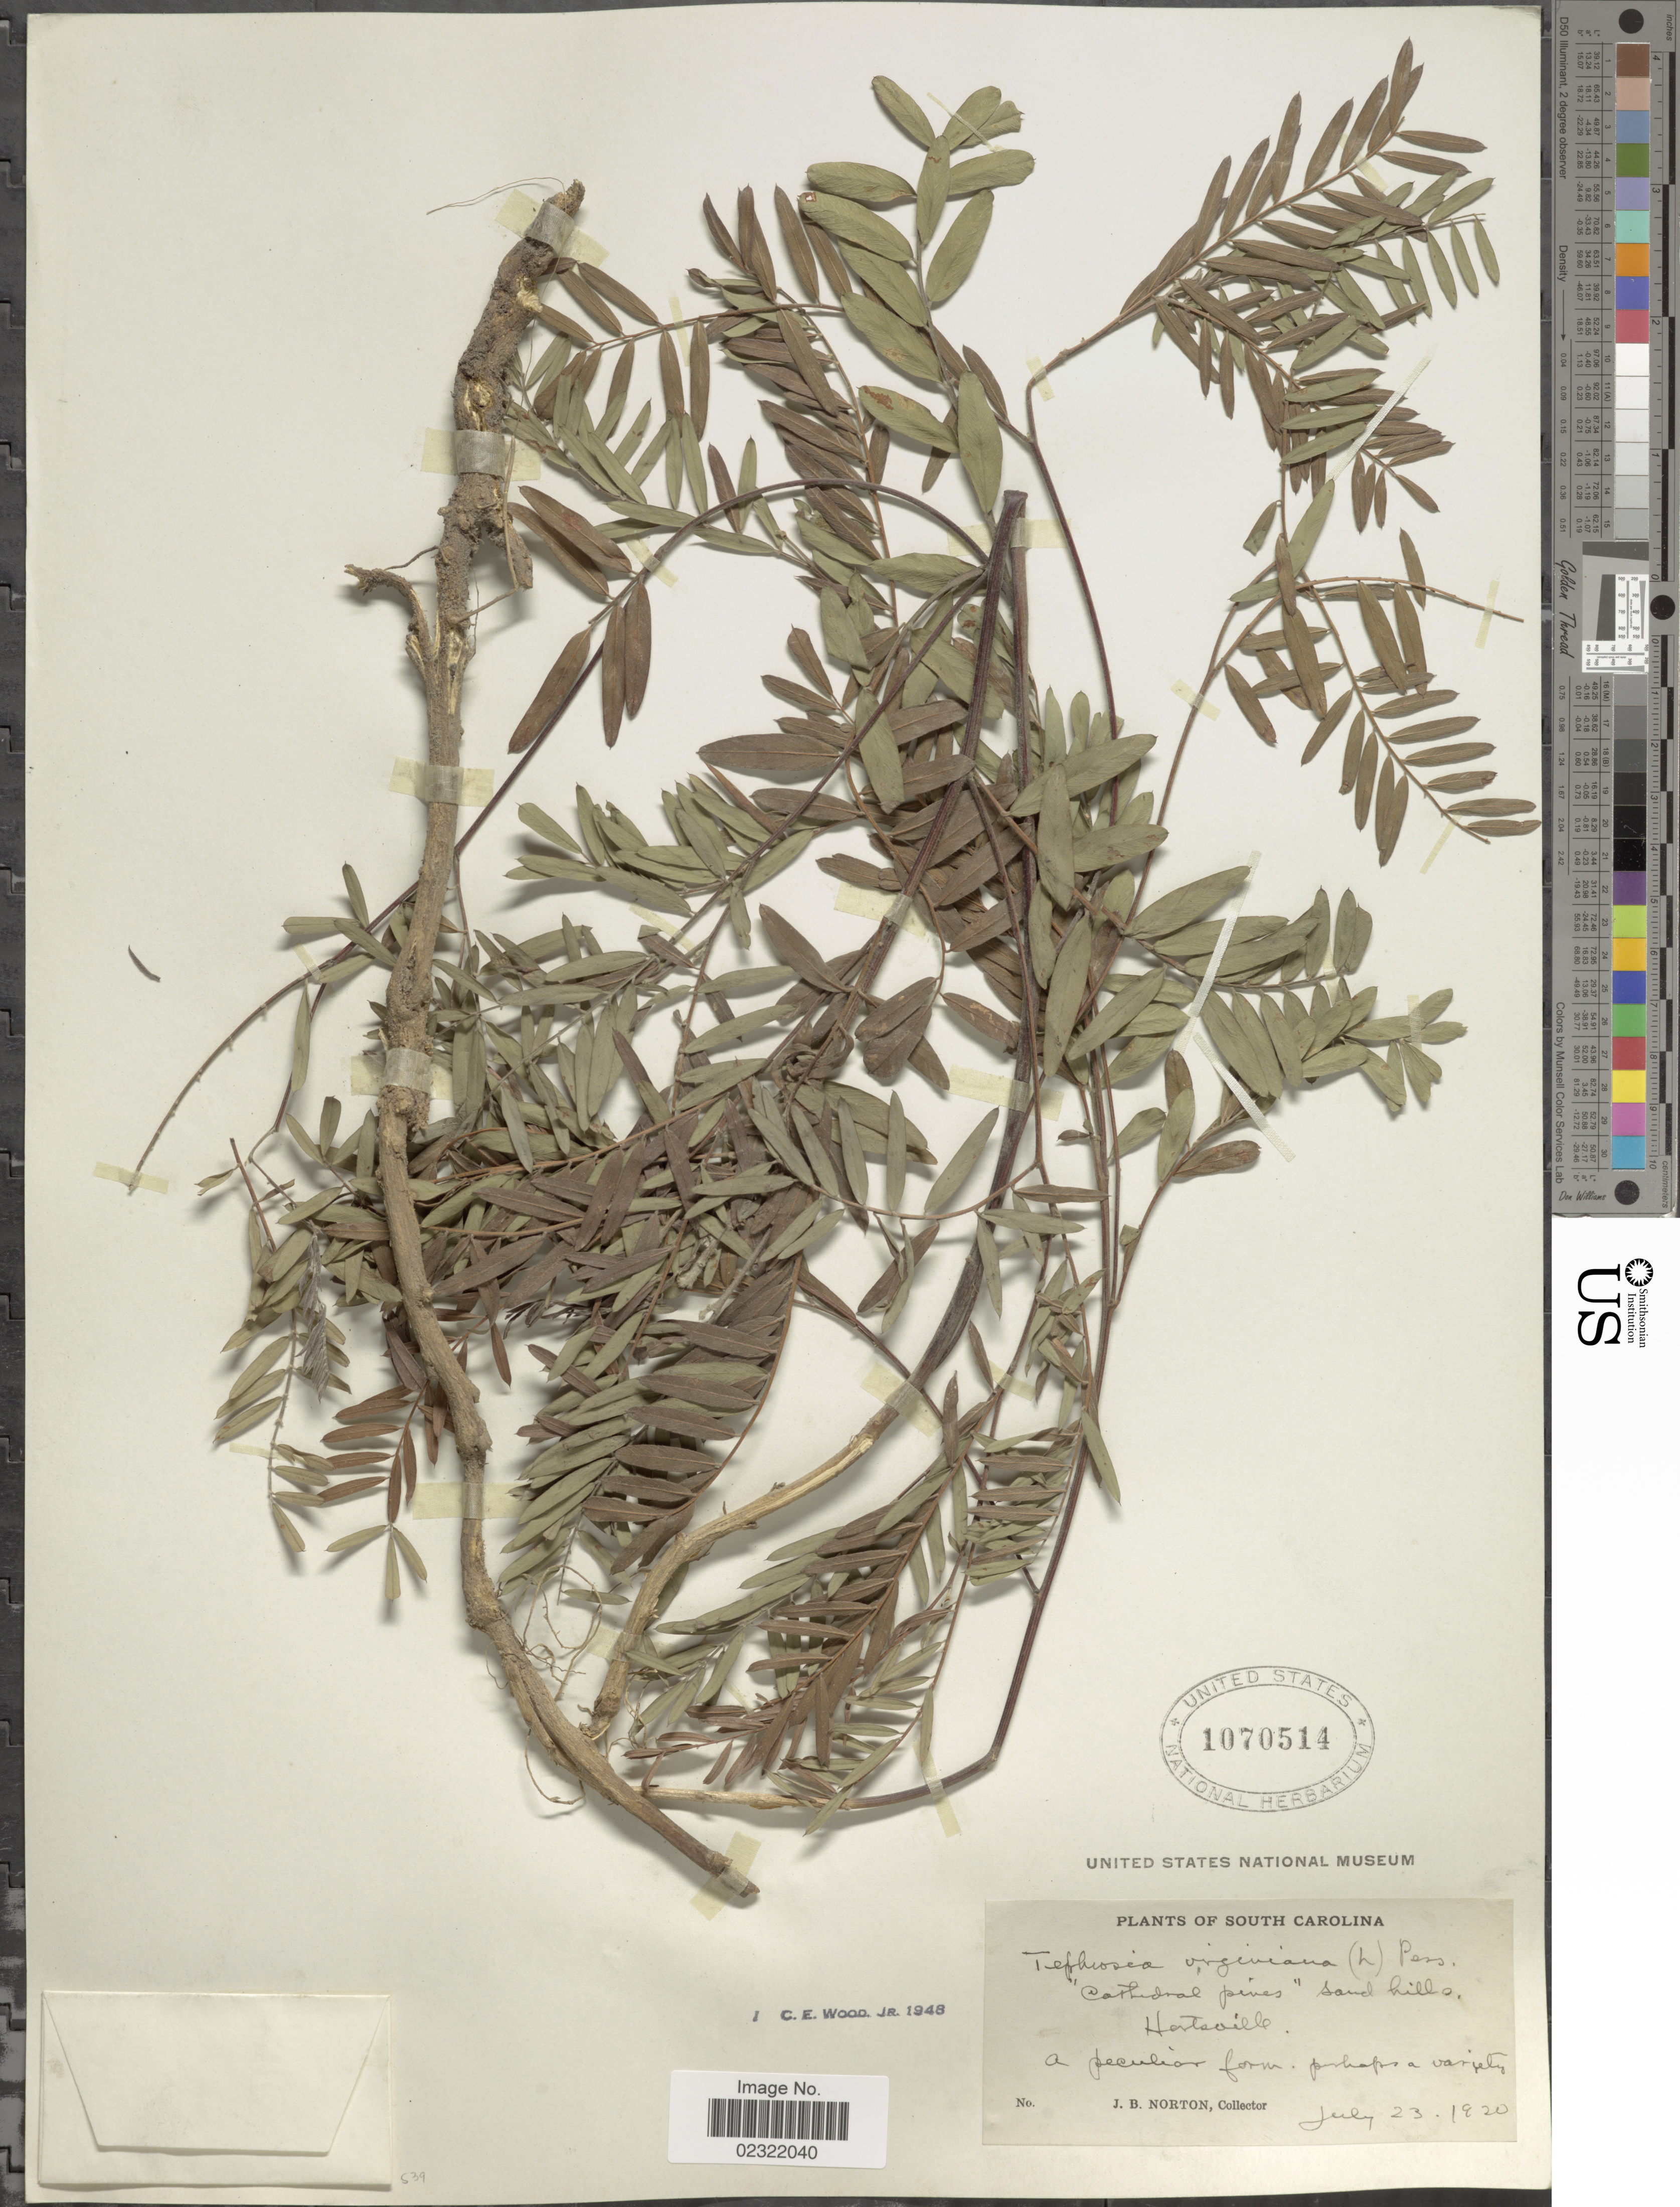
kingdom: Plantae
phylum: Tracheophyta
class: Magnoliopsida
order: Fabales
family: Fabaceae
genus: Tephrosia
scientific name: Tephrosia virginiana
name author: (L.) Pers.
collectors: J. B. Norton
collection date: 1920-07-23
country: United States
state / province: South Carolina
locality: Cathedral pines 'sand hills, Hartsville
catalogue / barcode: US 1070514